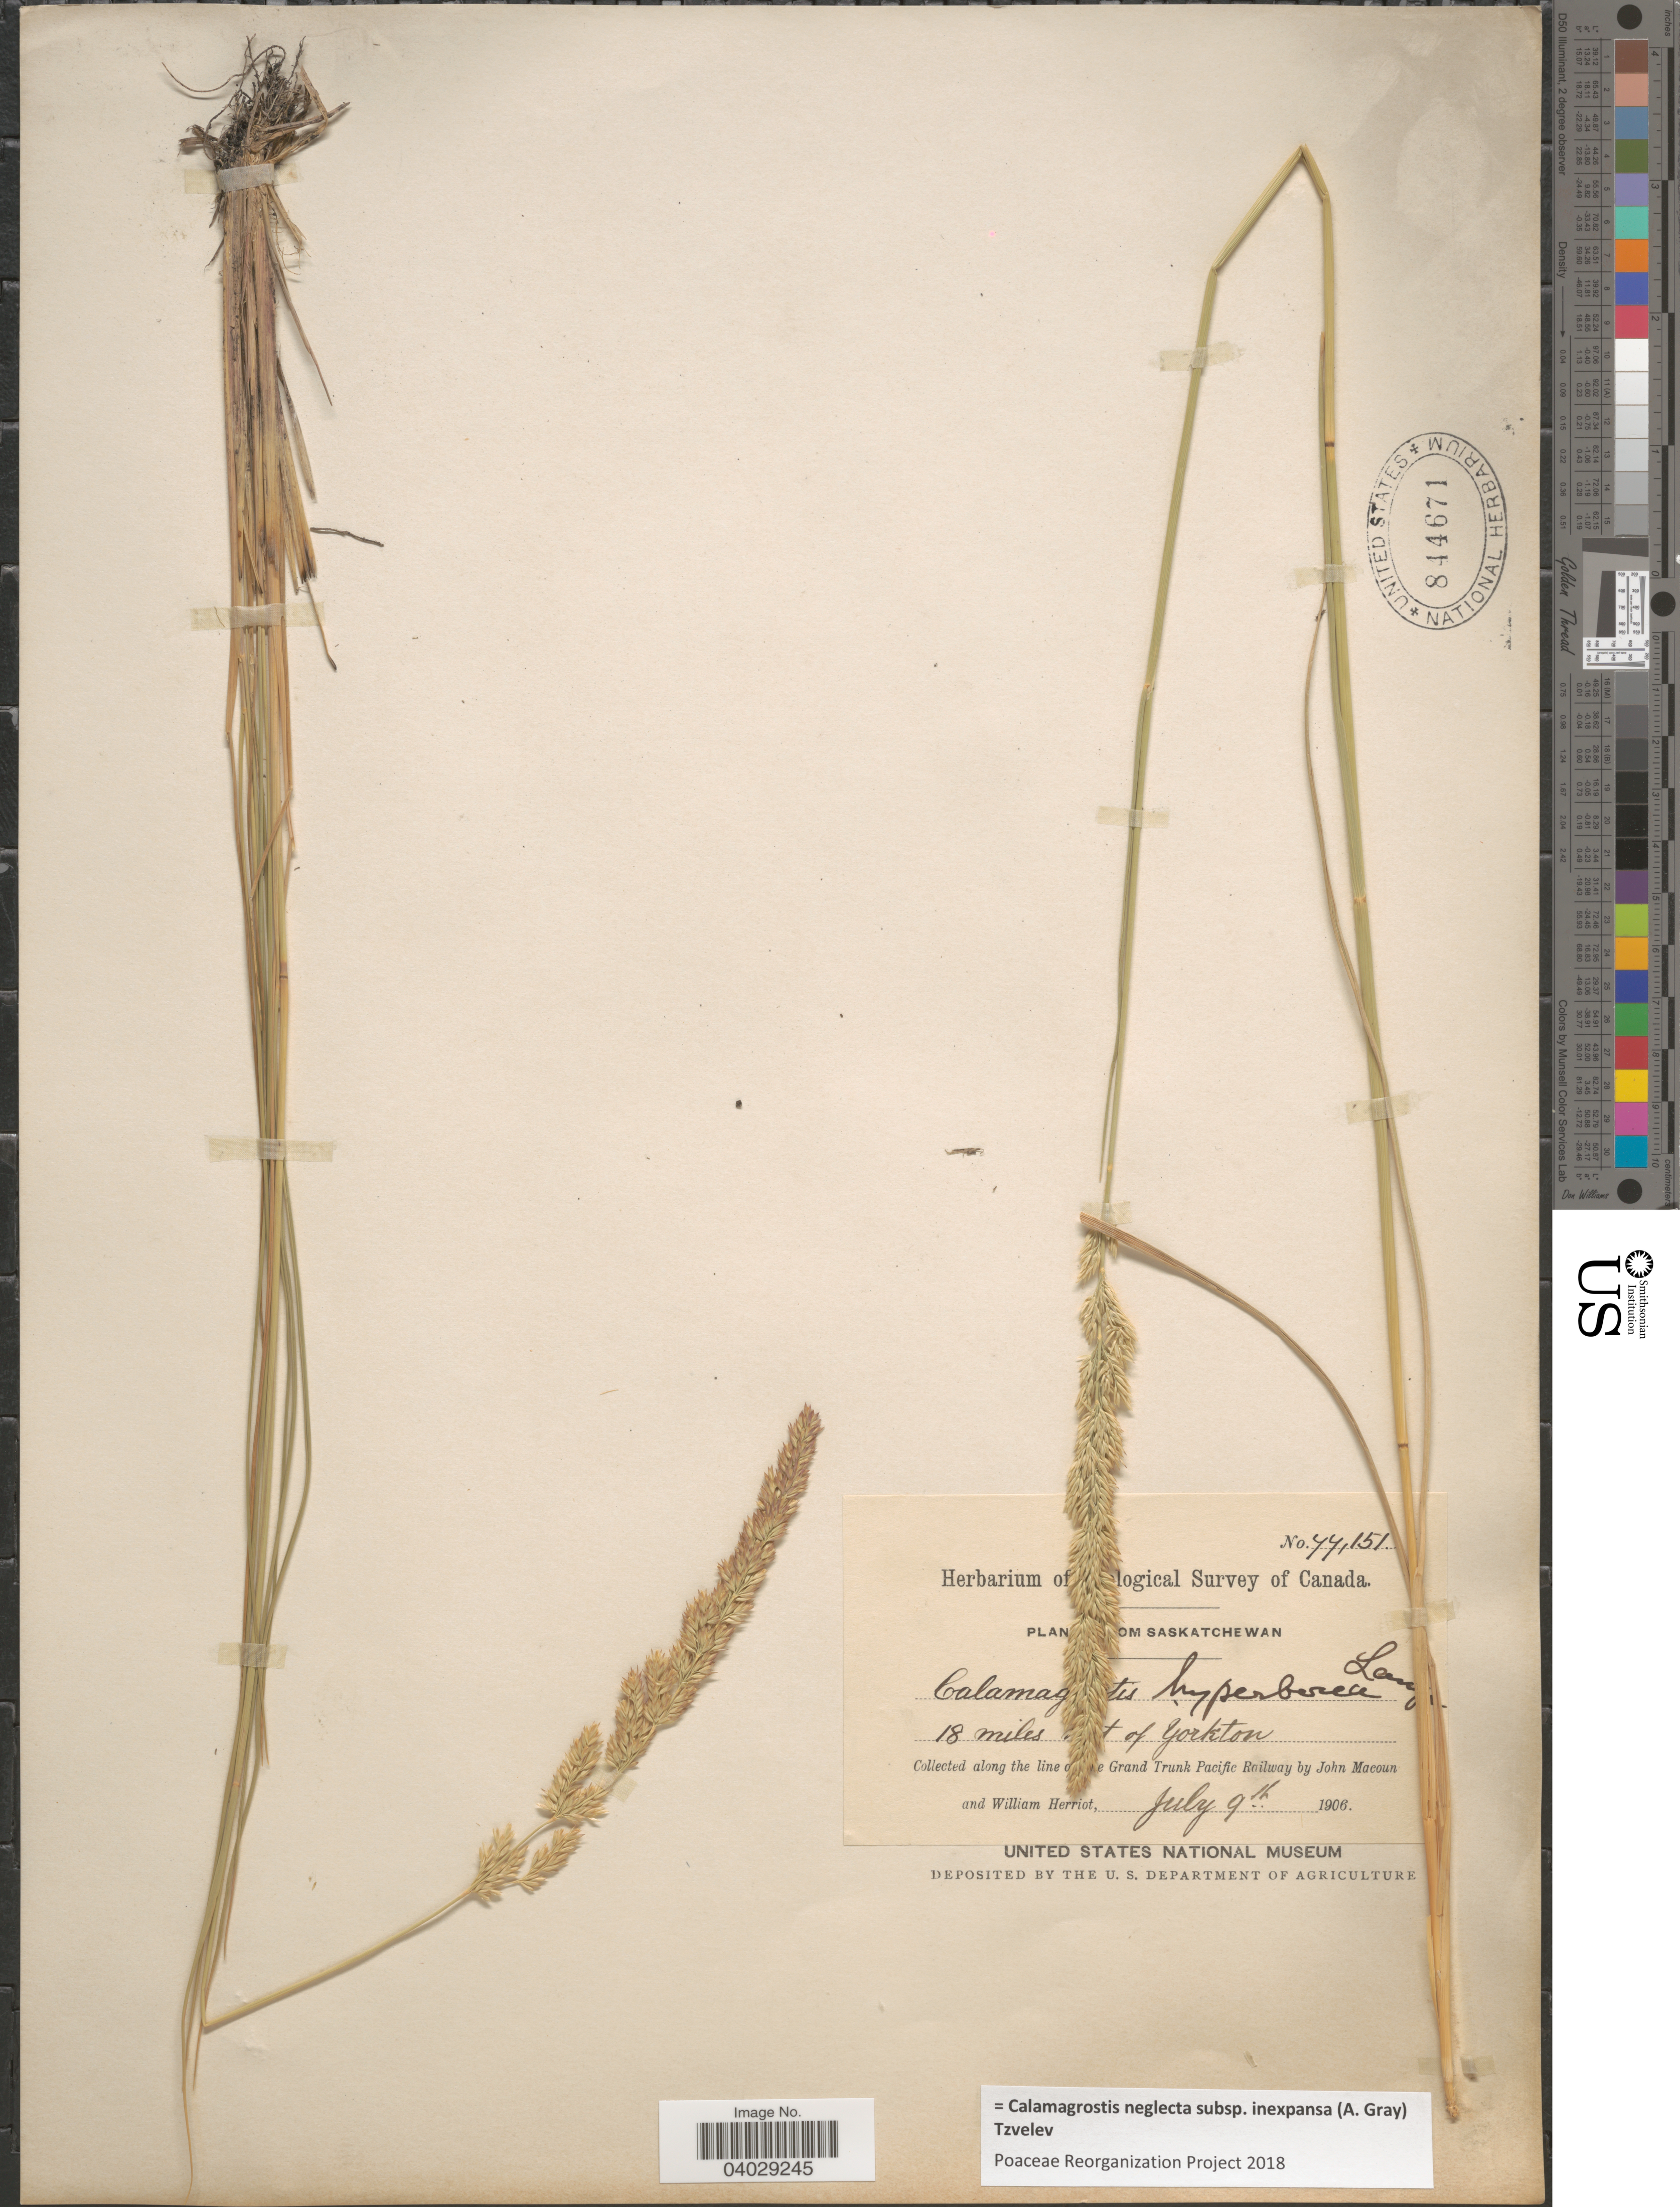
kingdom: Plantae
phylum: Tracheophyta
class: Liliopsida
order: Poales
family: Poaceae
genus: Calamagrostis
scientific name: Calamagrostis neglecta subsp. inexpansa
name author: (A. Gray) Tzvelev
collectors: J. Macoun & W. Herriot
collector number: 77151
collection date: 1906-07-09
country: Canada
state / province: Saskatchewan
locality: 18 miles [illegible text] of Yorkton. Along the line of the Grand Trunk Pacific Railway.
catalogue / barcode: US 844671